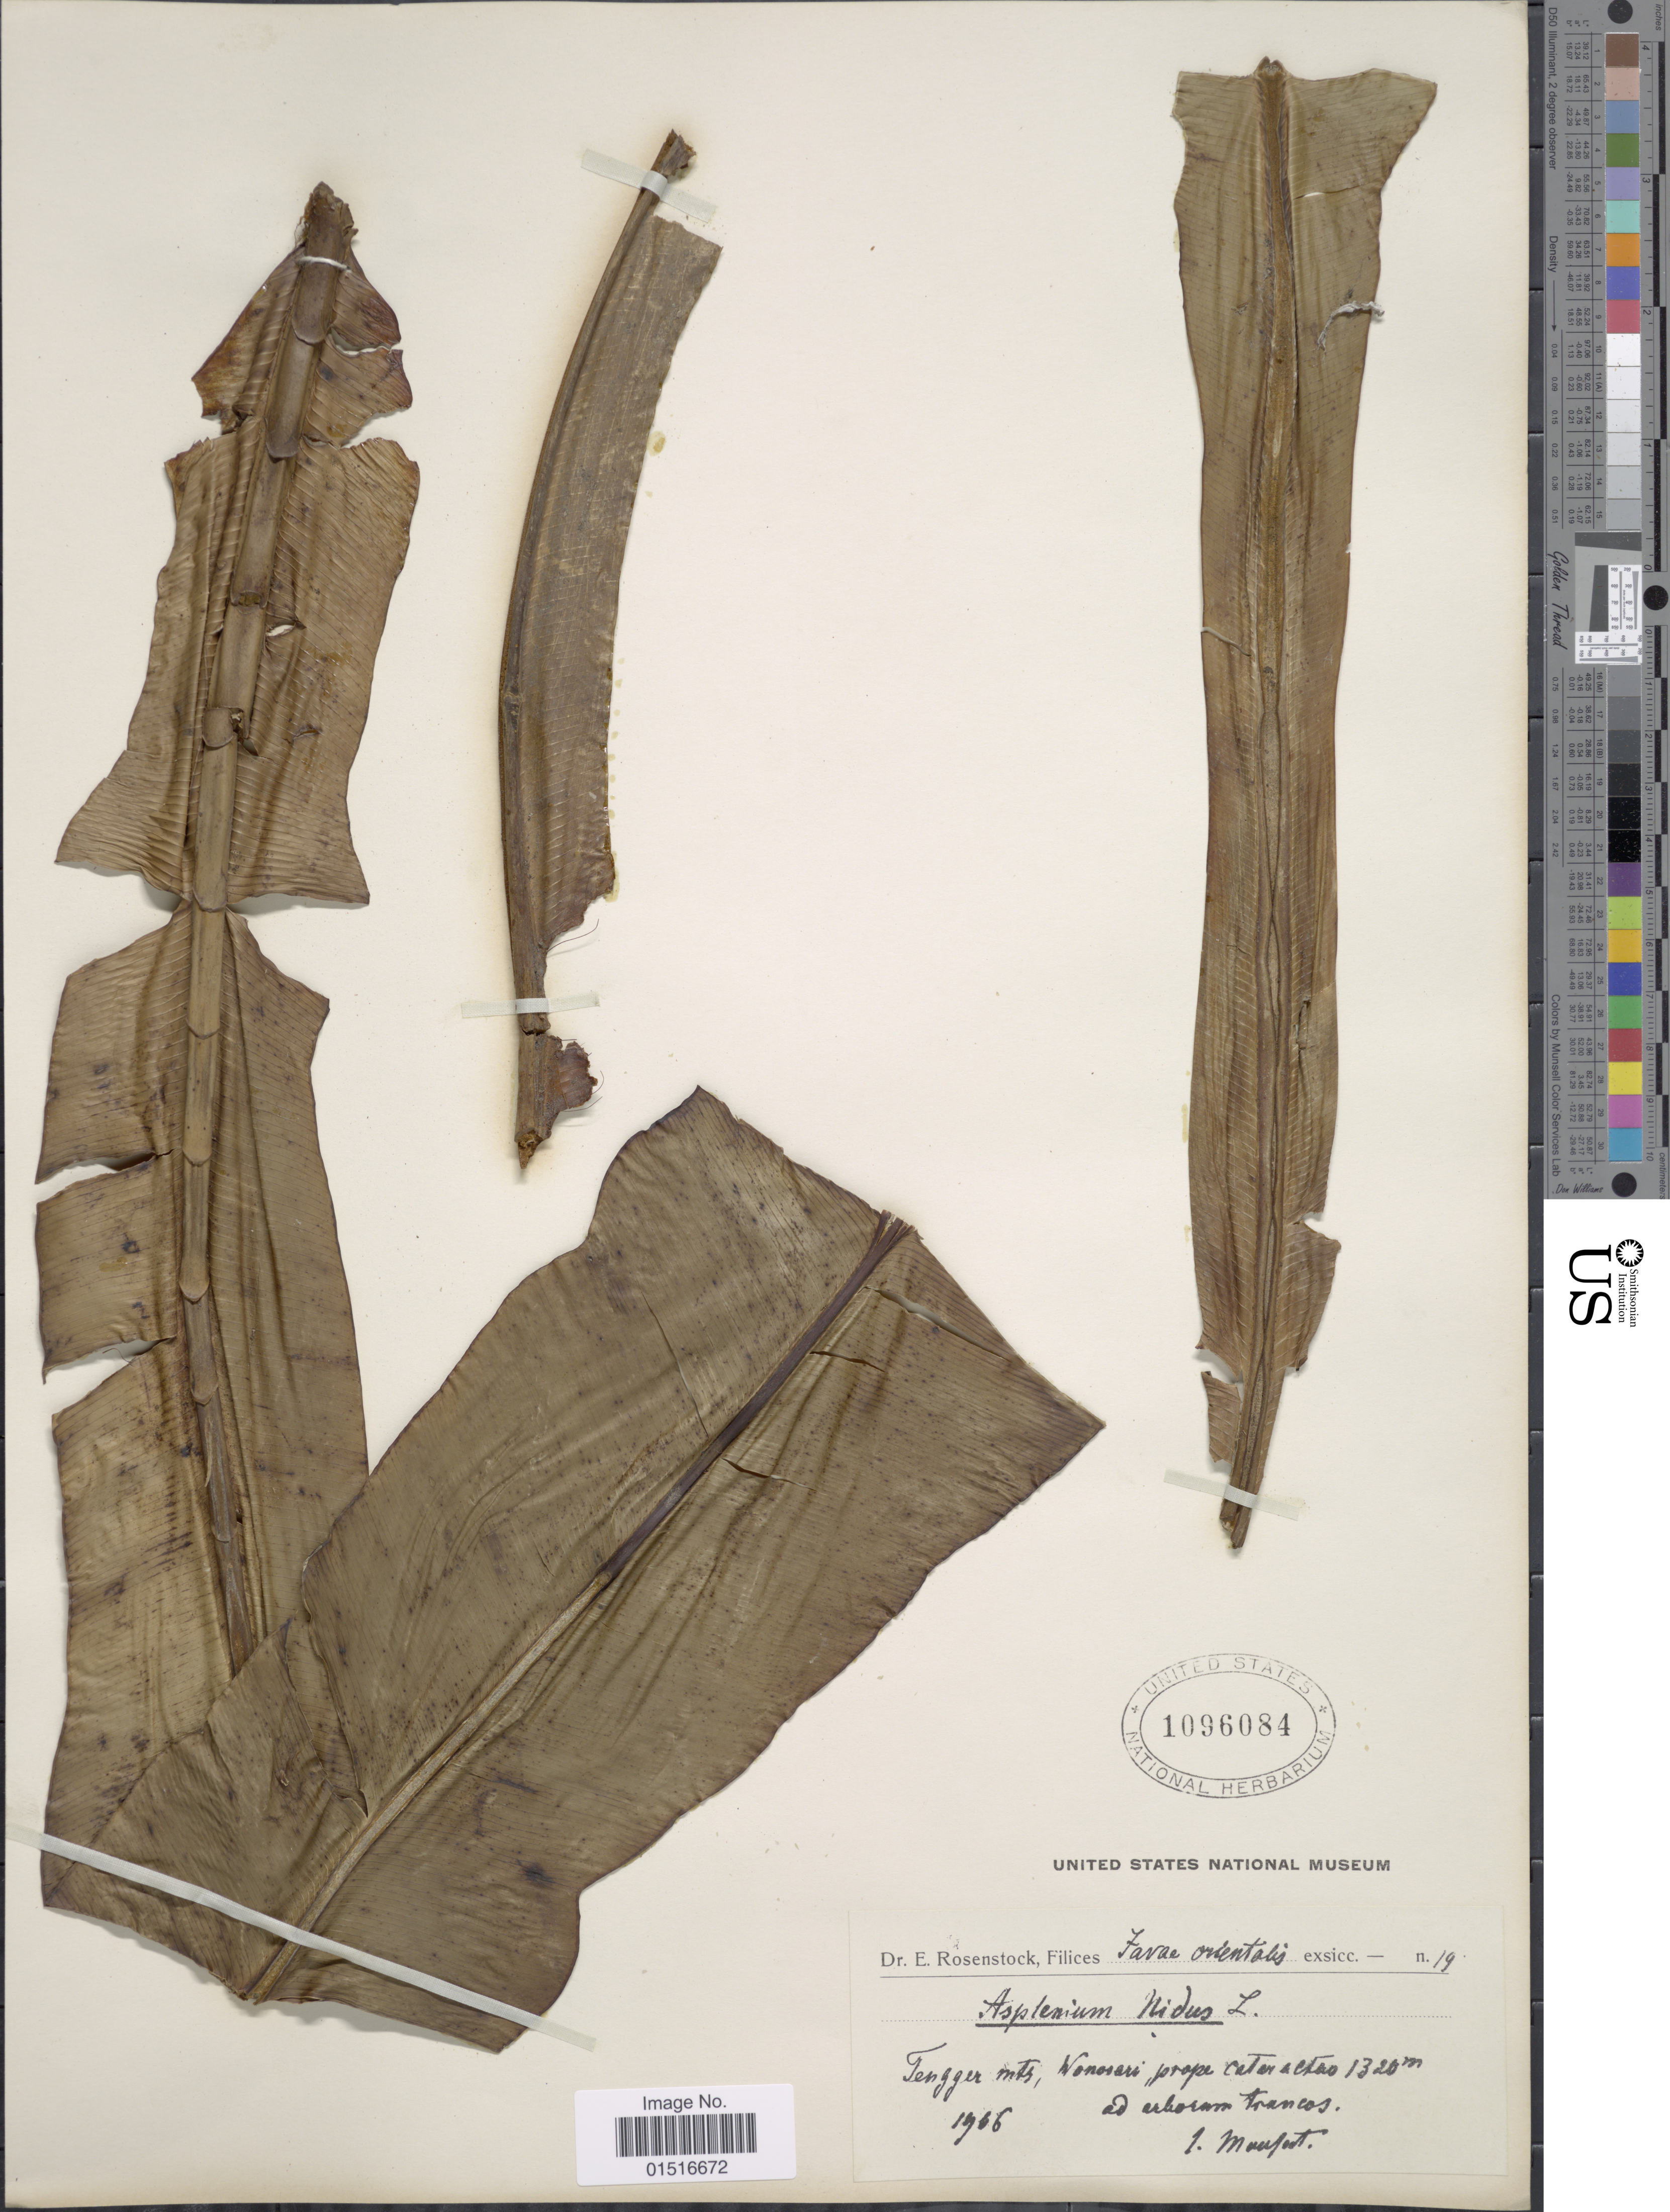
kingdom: Plantae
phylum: Tracheophyta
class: Polypodiopsida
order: Polypodiales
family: Aspleniaceae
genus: Asplenium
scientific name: Asplenium nidus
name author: L.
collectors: Mousset, --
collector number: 14*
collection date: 1966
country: Indonesia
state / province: Java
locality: Tengger mts., Wonosari, prope cataractas, ad arborum trancos.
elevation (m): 1320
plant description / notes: "Javae orientalis" removed from Precise Locality field. Refers to the expedition name.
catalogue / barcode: US 1096084